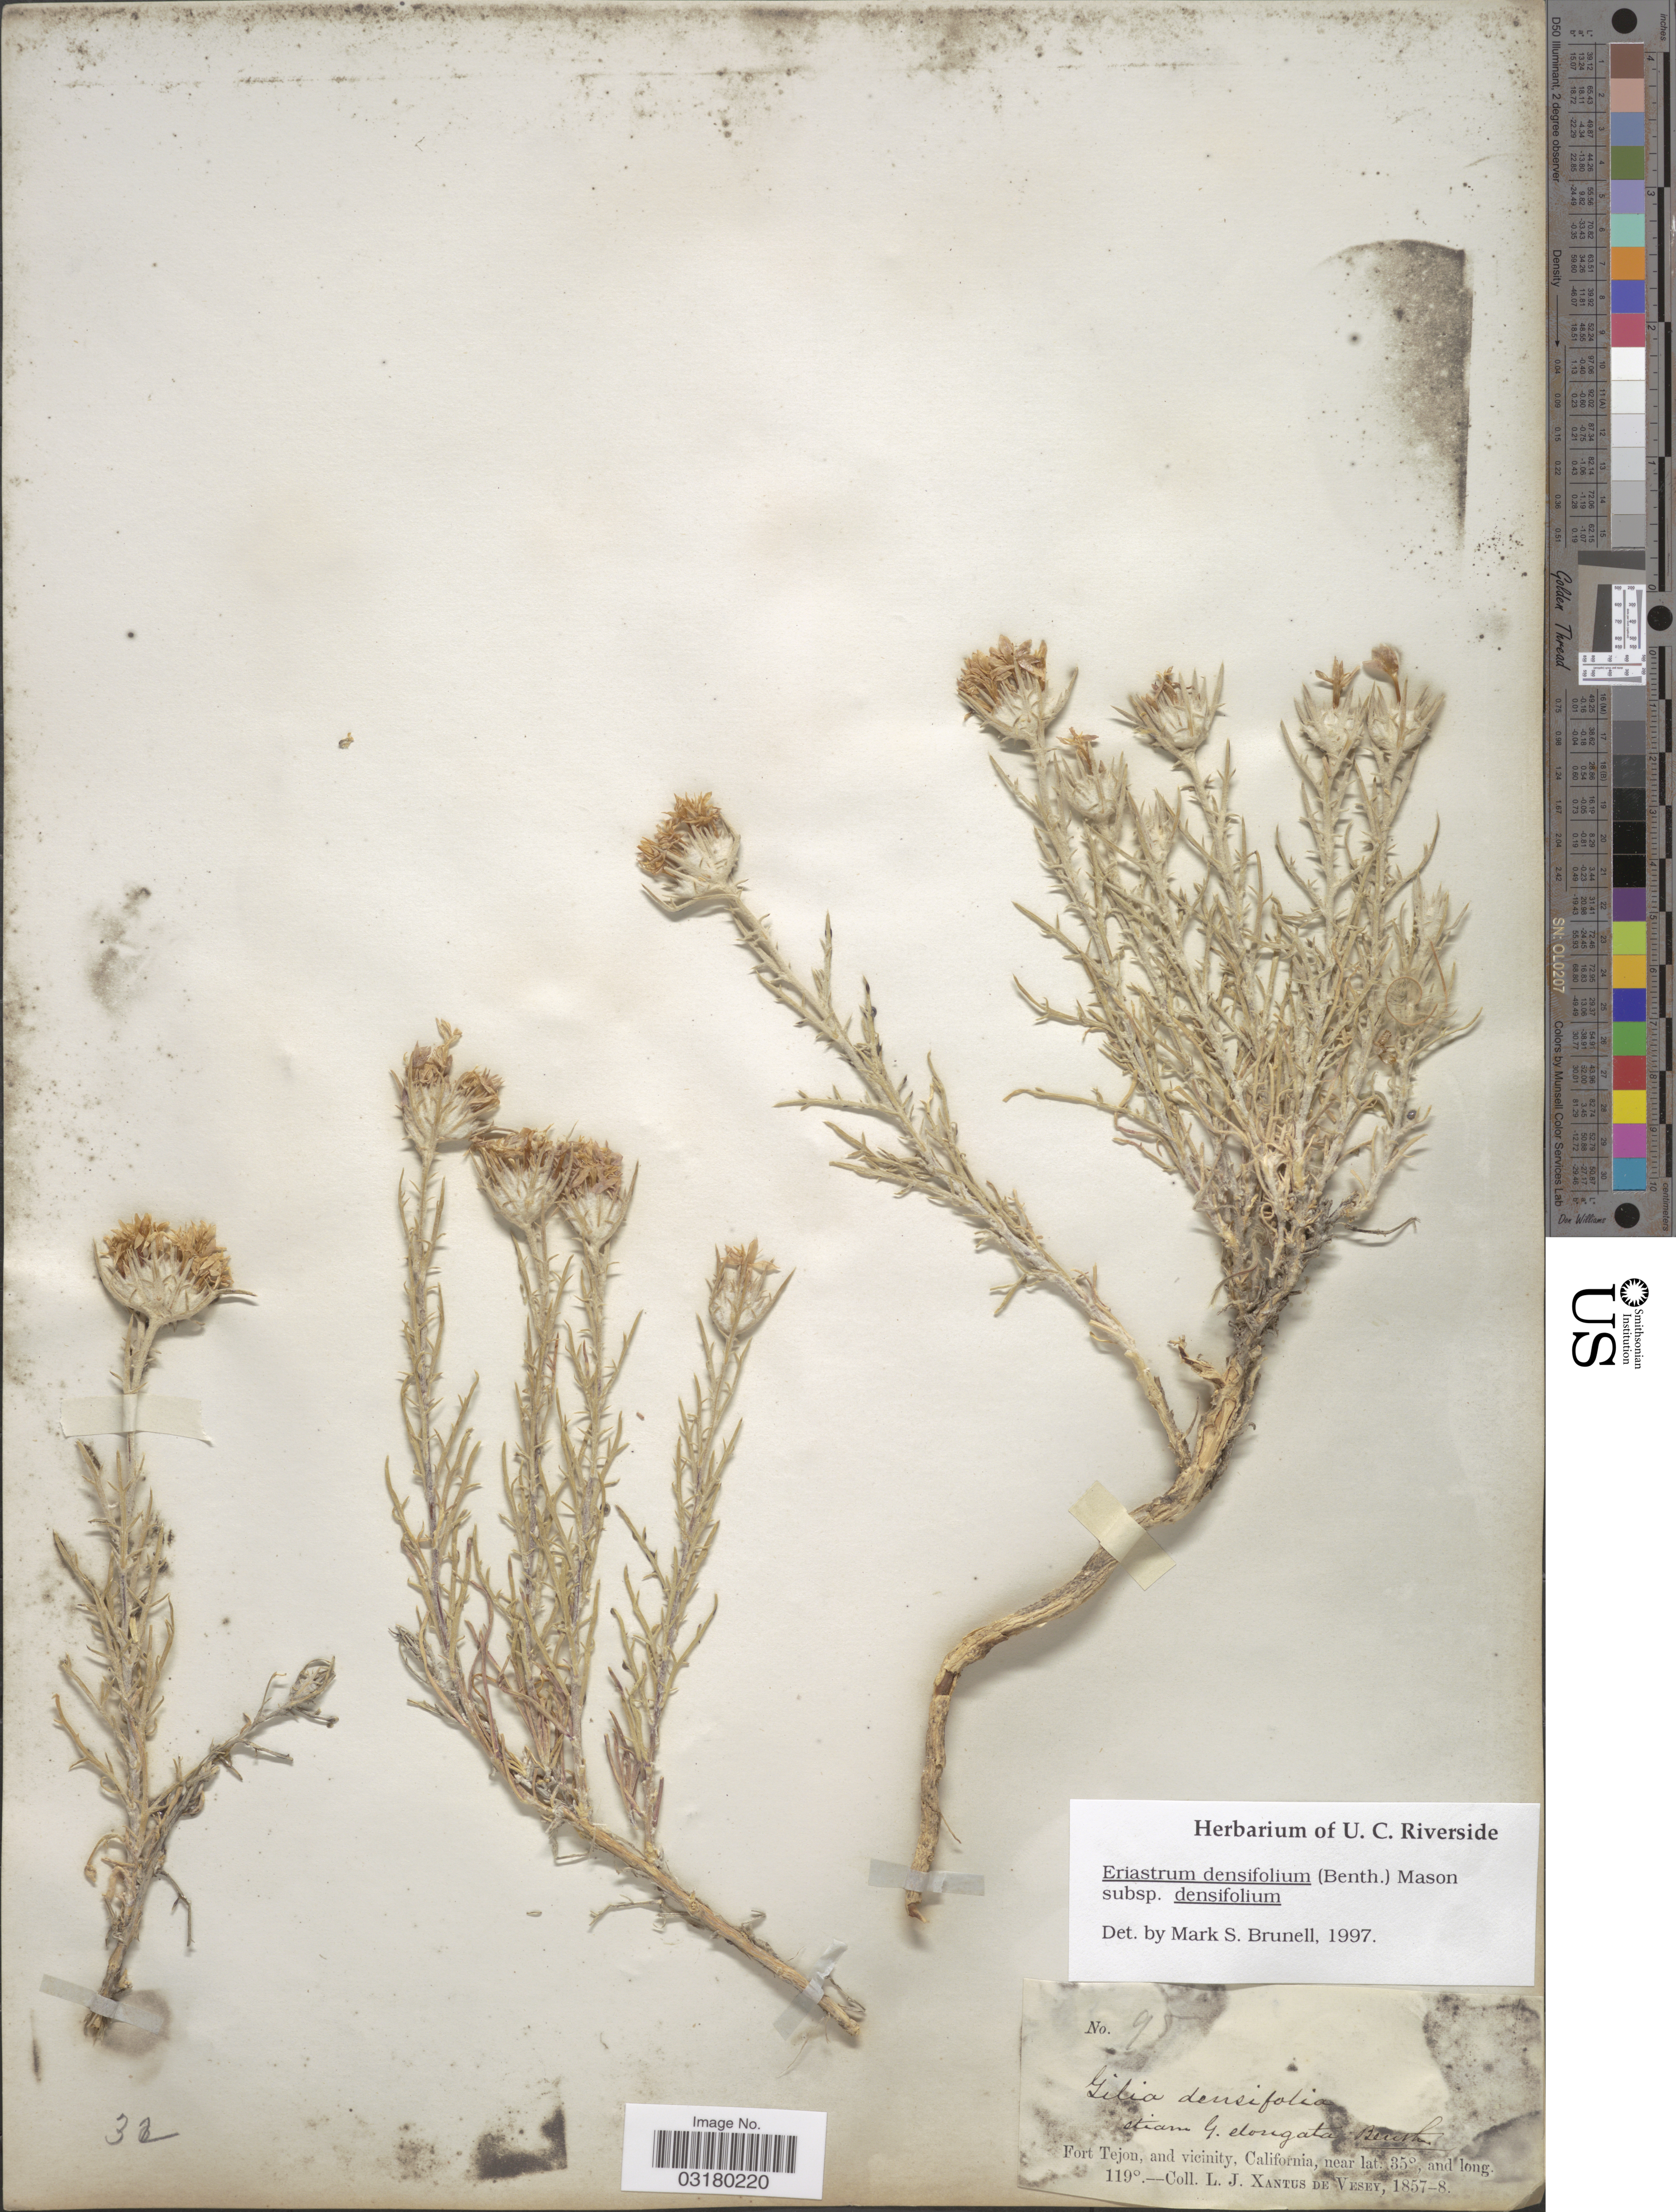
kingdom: Plantae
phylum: Tracheophyta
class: Magnoliopsida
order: Ericales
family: Polemoniaceae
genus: Eriastrum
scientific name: Eriastrum densifolium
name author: (Benth.) H. Mason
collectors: L. Xantus de Vesey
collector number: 95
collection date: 1857/1858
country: United States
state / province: California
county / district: Kern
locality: Fort Tejon, and vicinity.